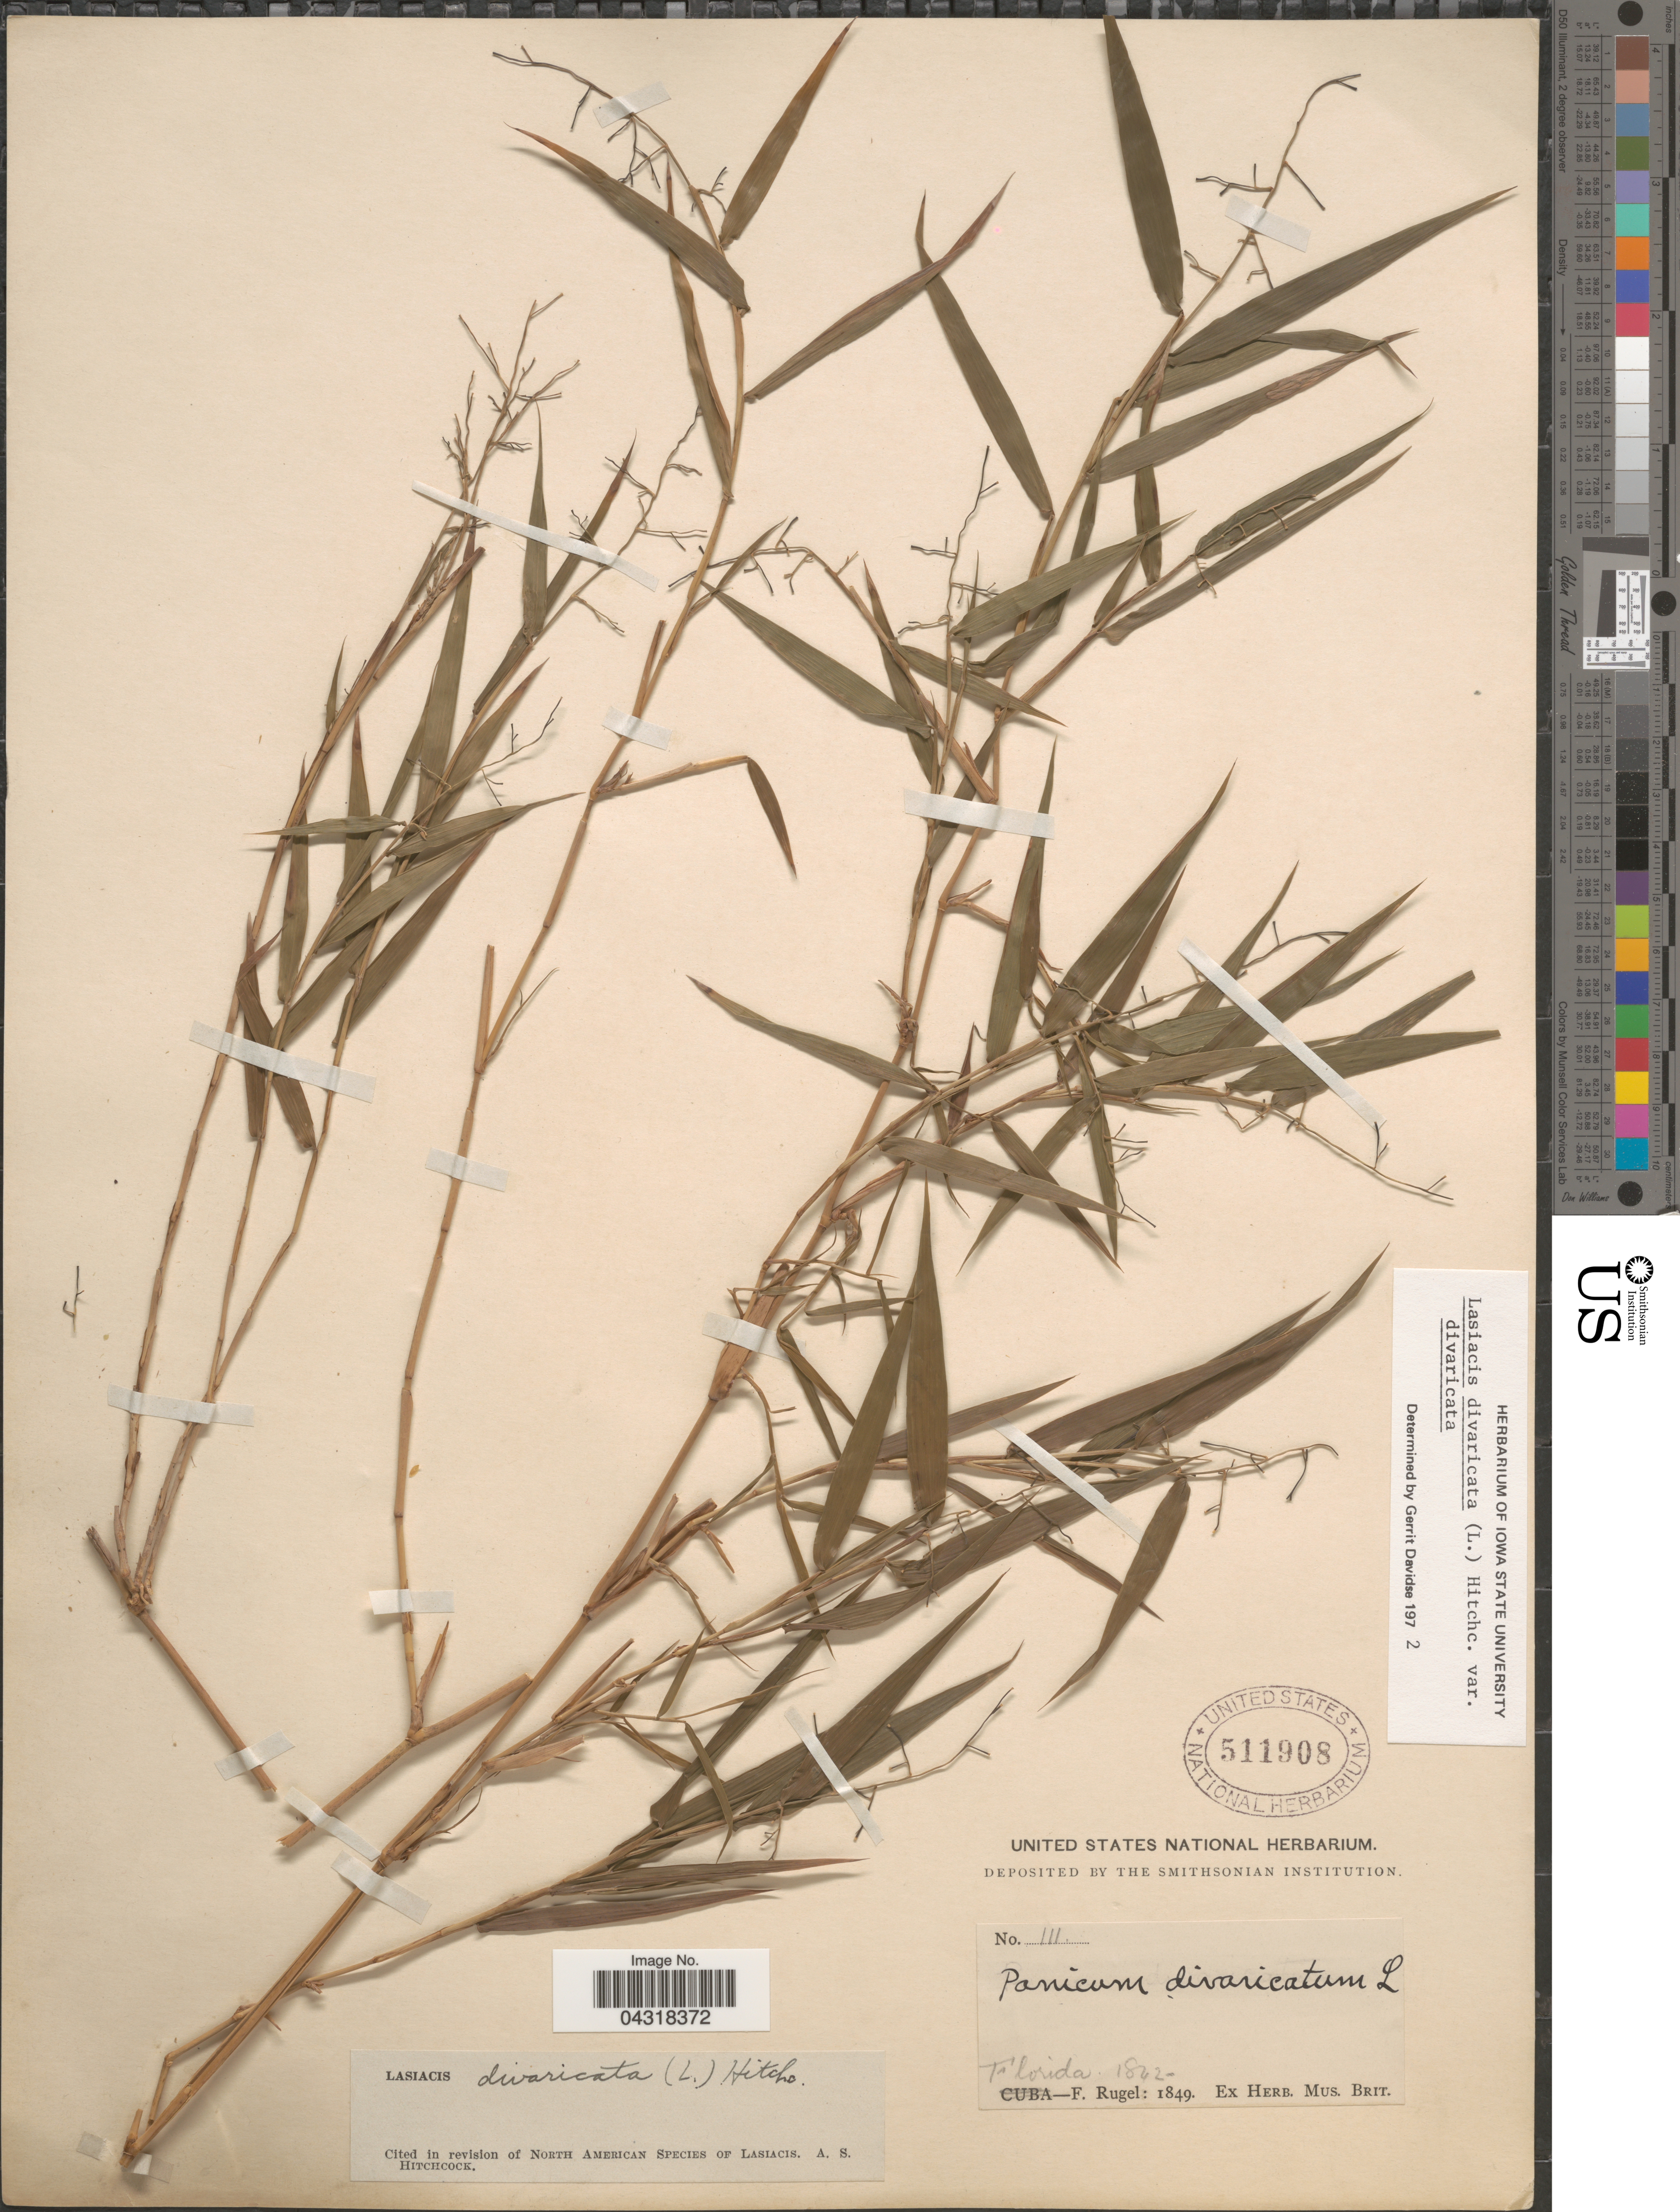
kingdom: Plantae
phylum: Tracheophyta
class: Liliopsida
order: Poales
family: Poaceae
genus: Lasiacis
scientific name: Lasiacis divaricata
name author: (L.) Hitchc.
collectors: F. Rugel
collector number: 111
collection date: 1842/1849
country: United States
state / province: Florida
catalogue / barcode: US 511908